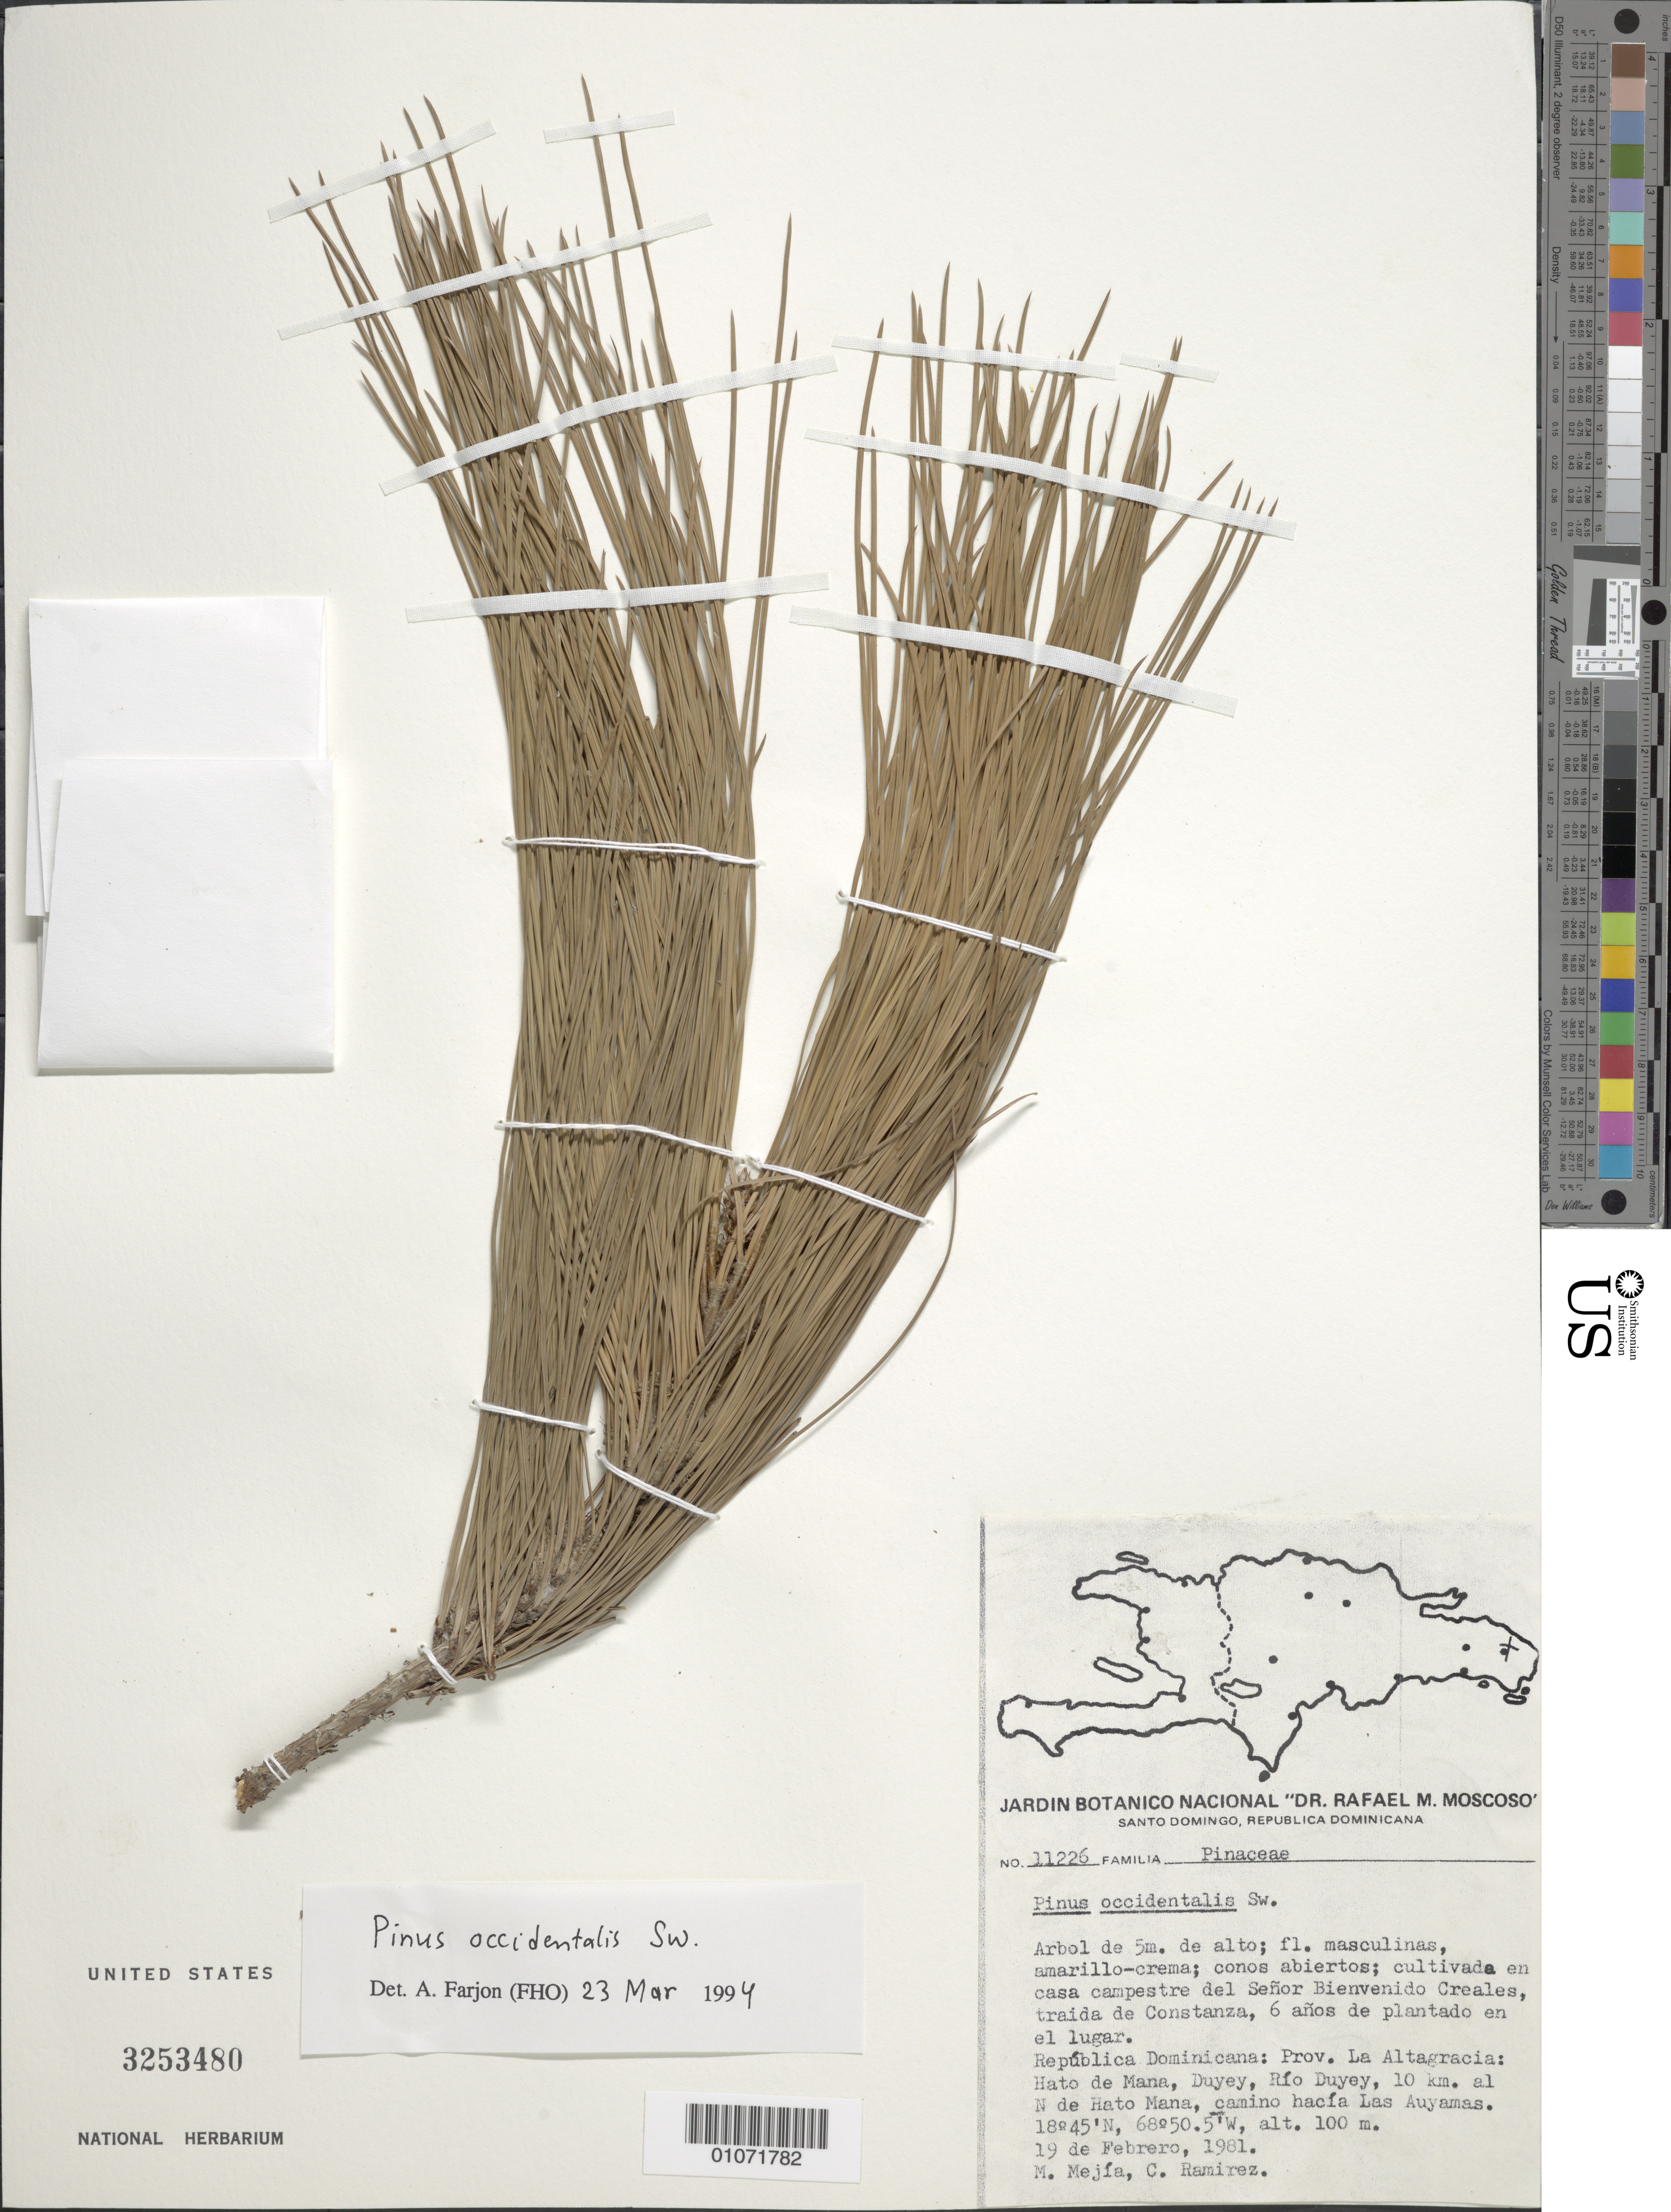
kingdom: Plantae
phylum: Tracheophyta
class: Pinopsida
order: Pinales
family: Pinaceae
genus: Pinus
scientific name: Pinus occidentalis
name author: Sw.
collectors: M. Mejia & C. Ramirez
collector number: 11266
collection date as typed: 19 Feb 1981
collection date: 1981-02-19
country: Dominican Republic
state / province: La Altagracía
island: Hispaniola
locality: Rebublica Dominicana: Prov. La Altagracia: Hato de Mana, Duyey, Rio Duyey 10km, al N de Hato Mana camino bacia Las Auyamas.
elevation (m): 100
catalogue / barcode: US 3253480